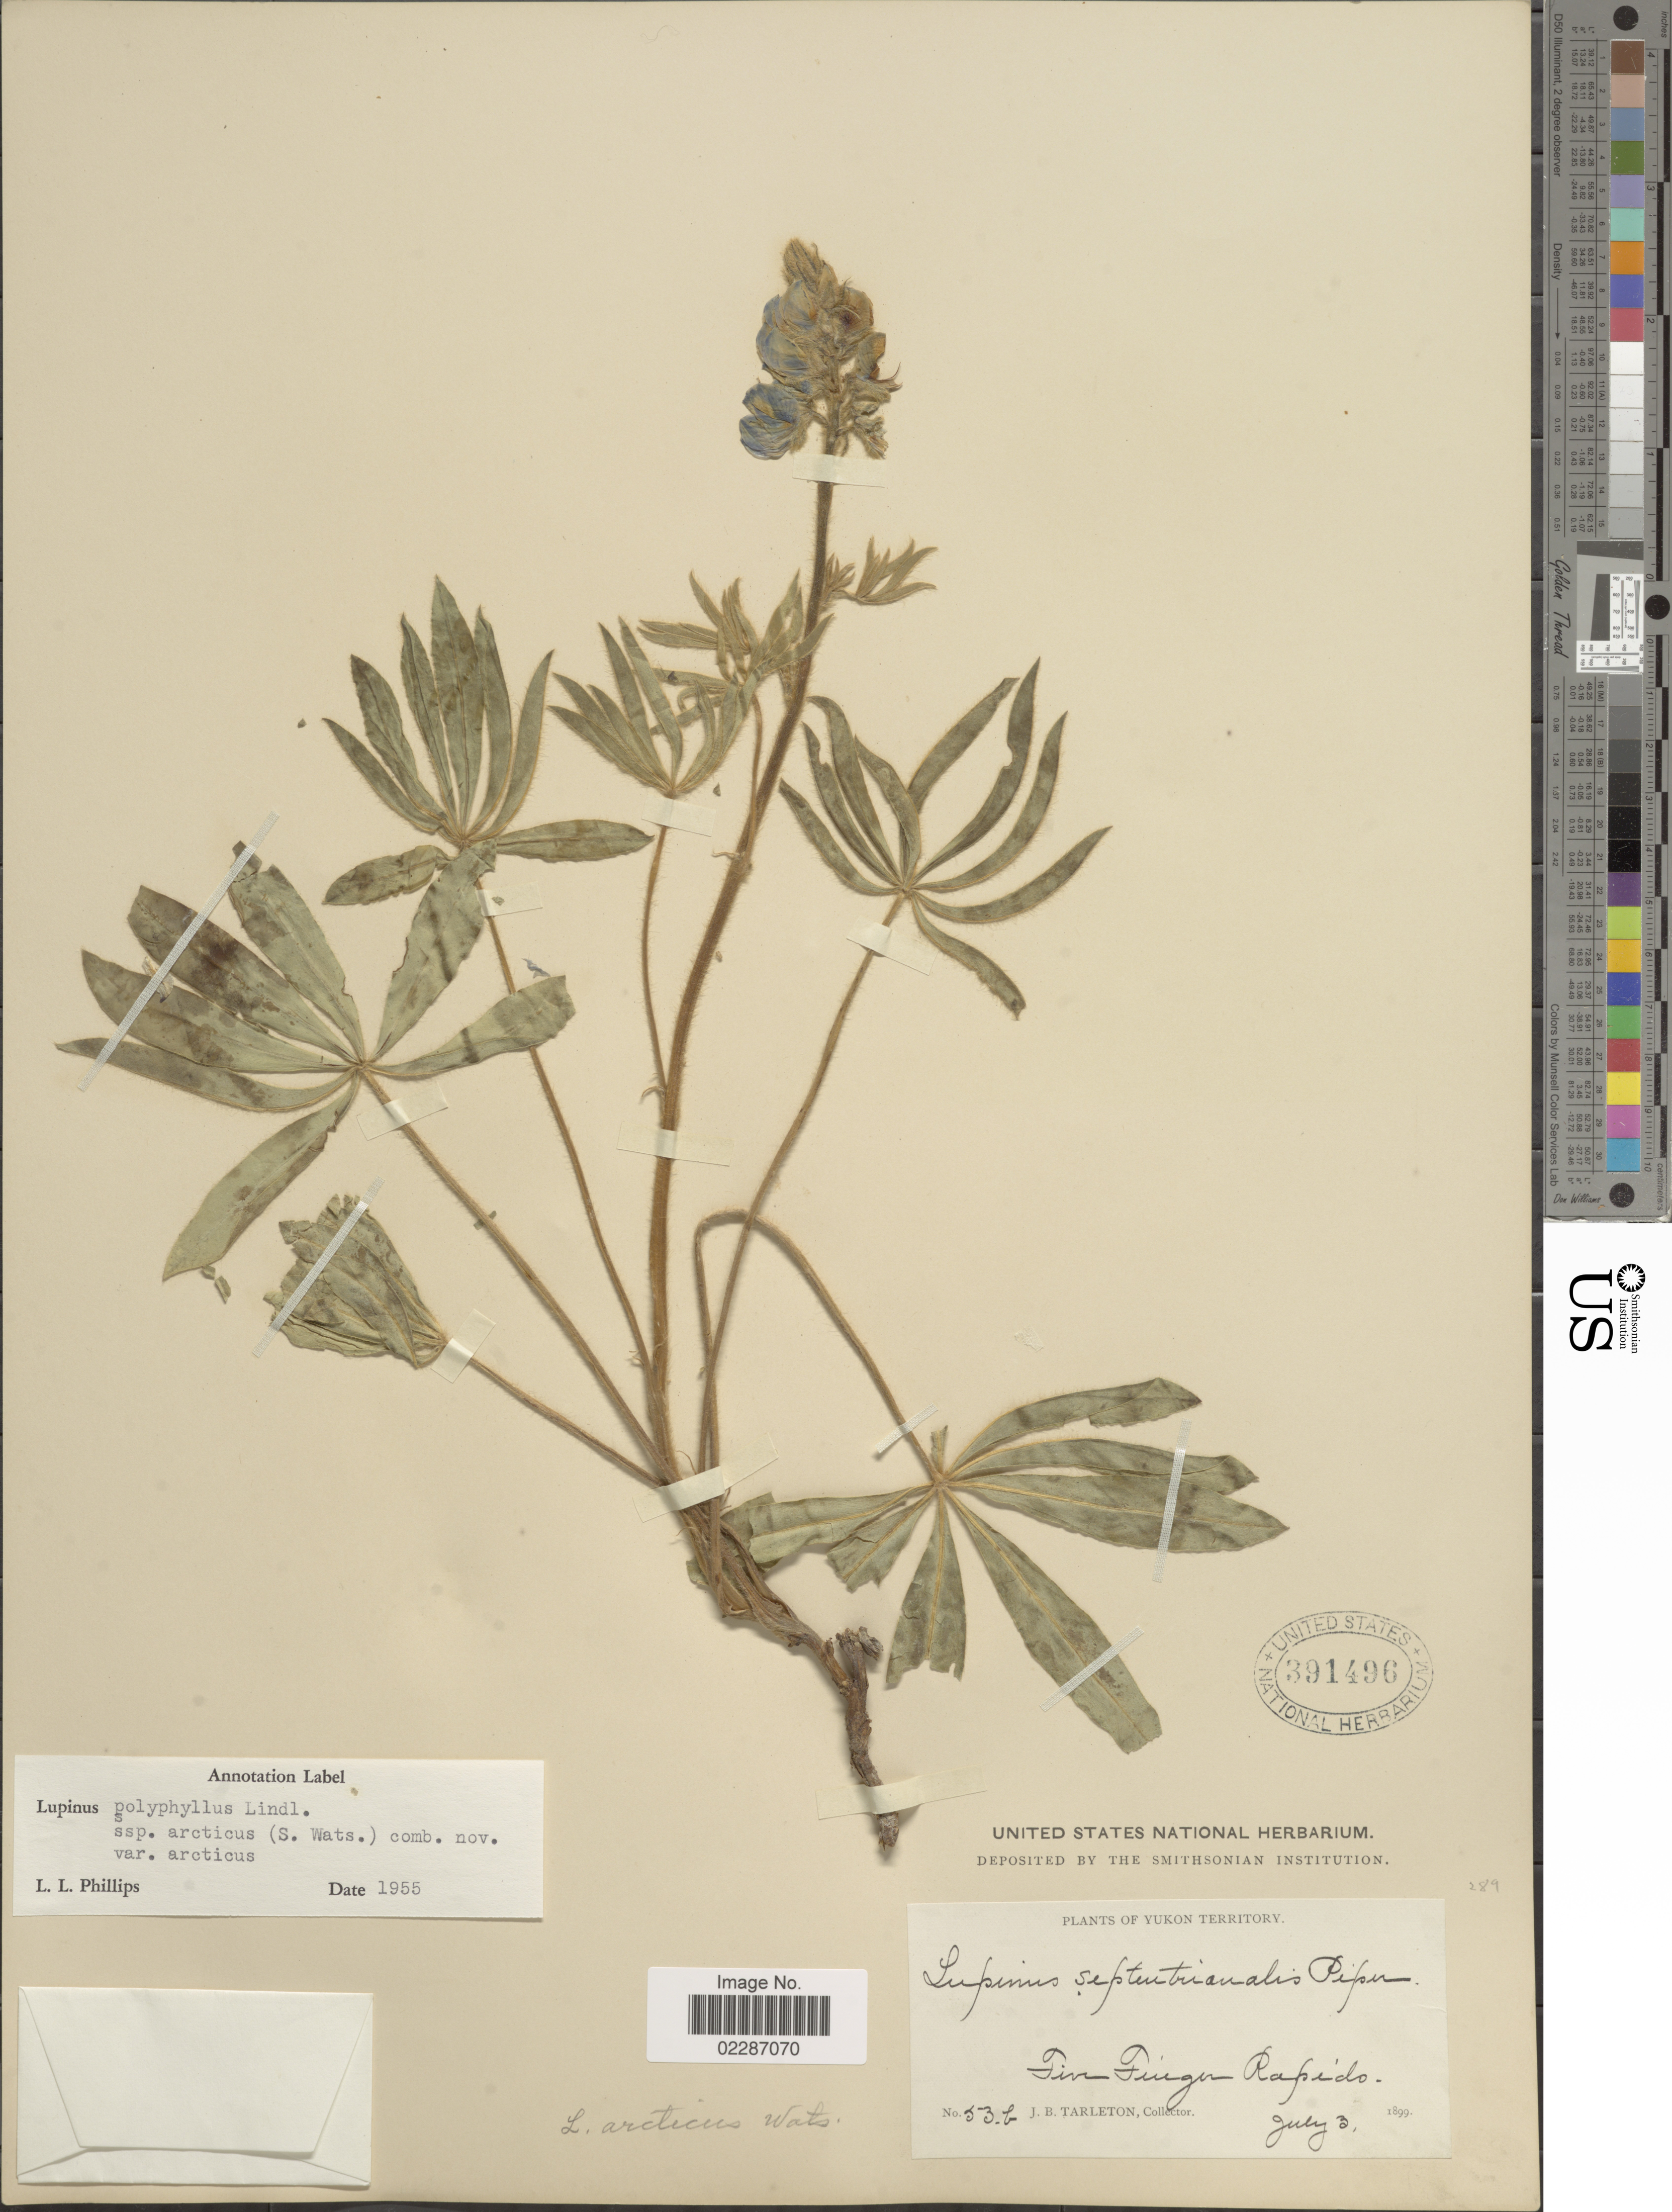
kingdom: Plantae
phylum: Tracheophyta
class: Magnoliopsida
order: Fabales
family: Fabaceae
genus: Lupinus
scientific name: Lupinus arcticus subsp. arcticus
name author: S. Watson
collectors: J. Tarleton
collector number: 53b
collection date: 1899-07-03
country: Canada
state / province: Yukon Territory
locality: Five Finger Rapids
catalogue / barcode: US 391496